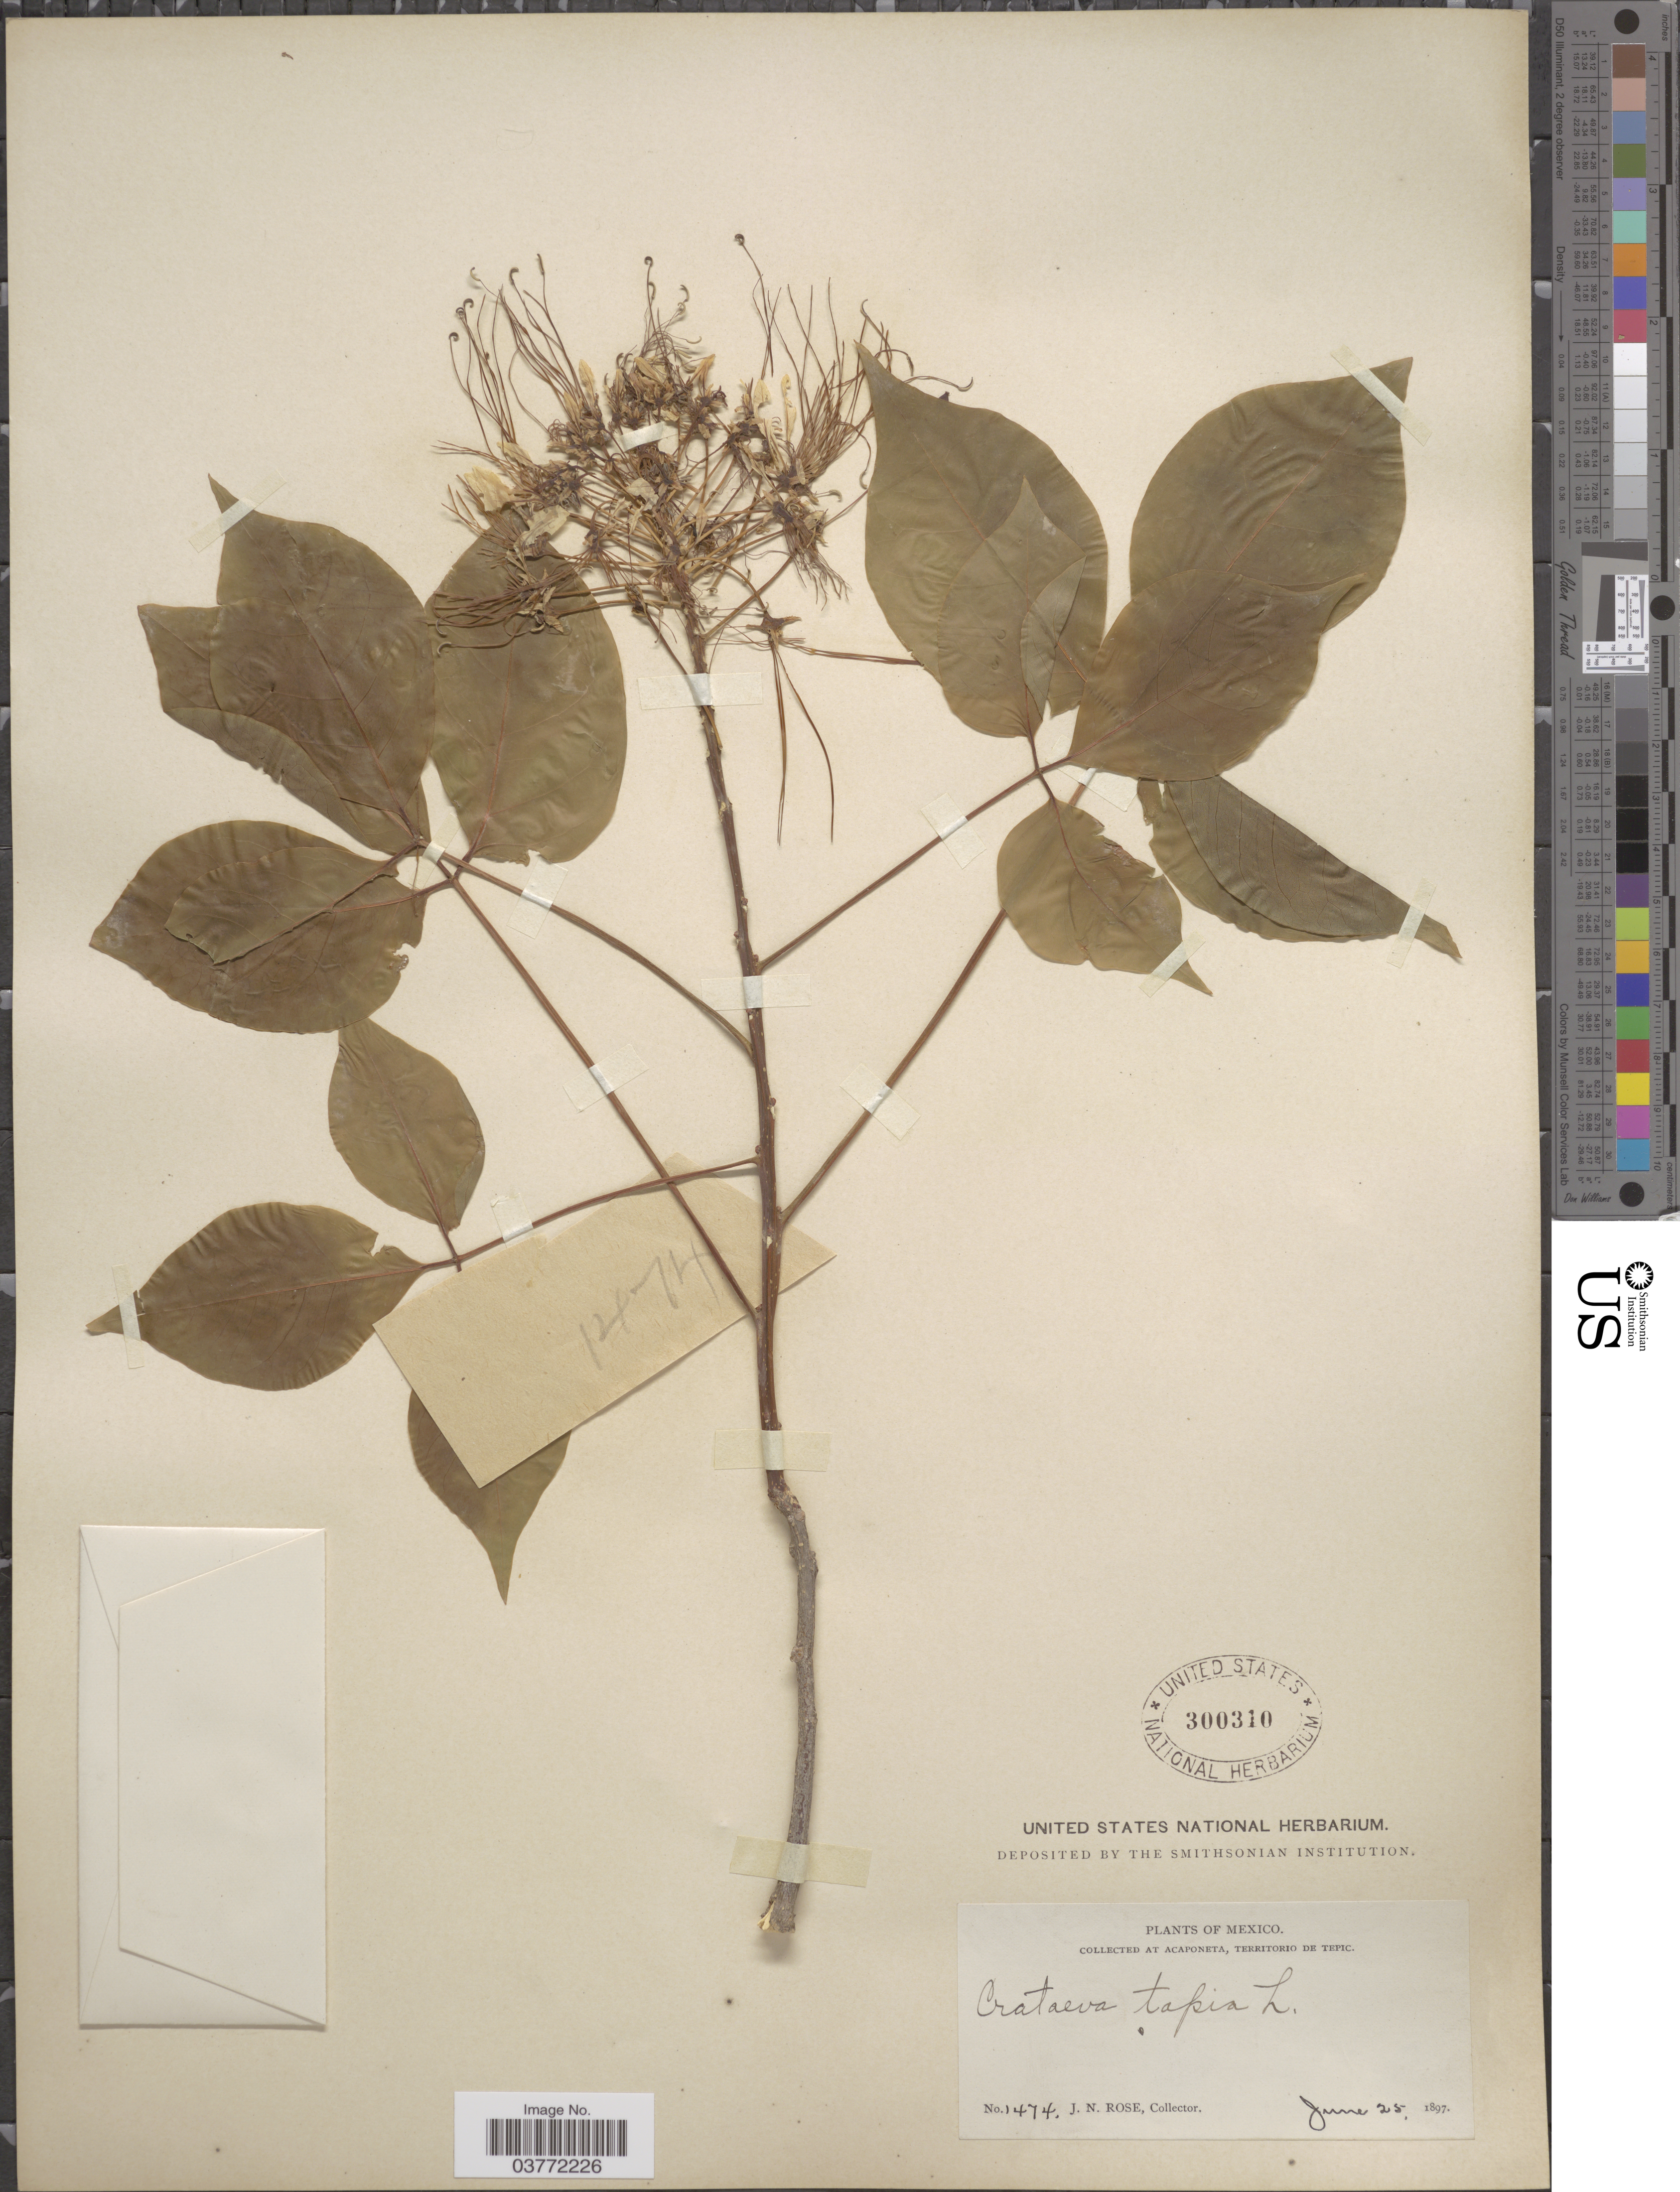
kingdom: Plantae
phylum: Tracheophyta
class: Magnoliopsida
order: Brassicales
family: Capparaceae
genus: Crateva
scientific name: Crateva tapia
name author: L.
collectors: J. N. Rose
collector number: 1474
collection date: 1897-06-25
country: Mexico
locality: Acaponeta, Territorio de Tepic.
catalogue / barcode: US 300310